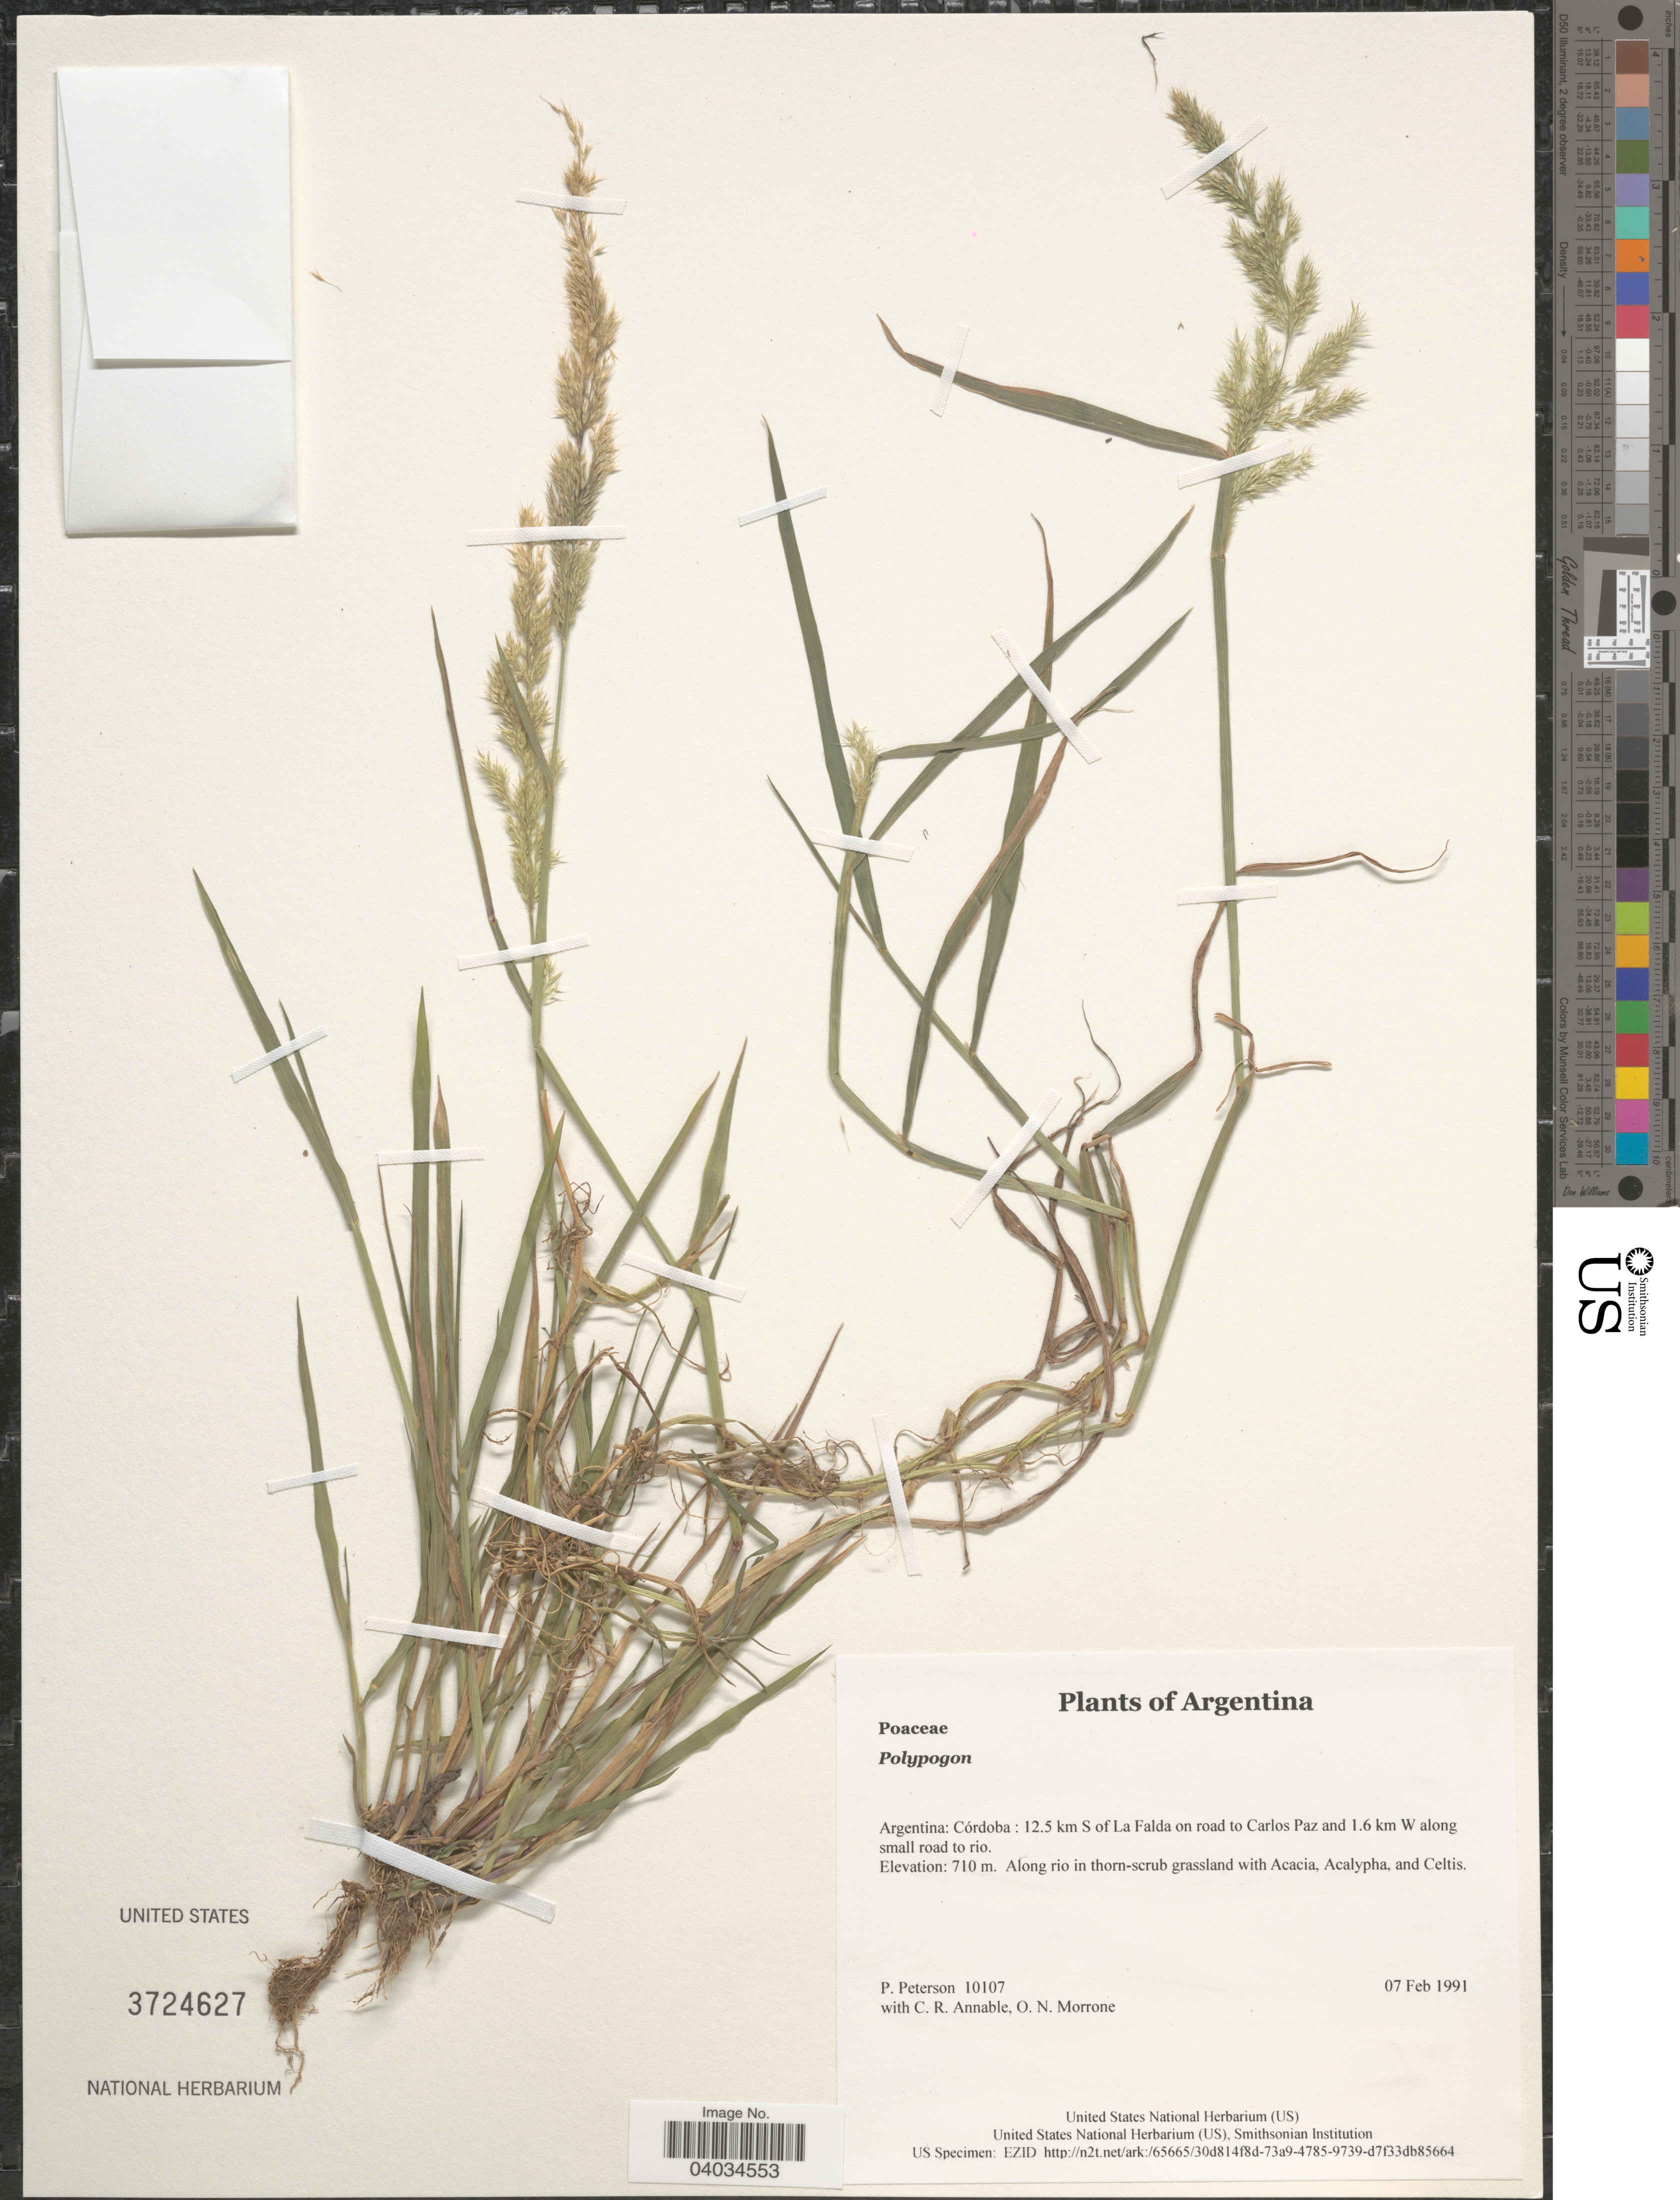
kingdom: Plantae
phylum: Tracheophyta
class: Liliopsida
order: Poales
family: Poaceae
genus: Polypogon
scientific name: Polypogon sp.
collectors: P. Peterson, C. R. Annable & O. N. Morrone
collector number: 10107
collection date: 1991-02-07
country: Argentina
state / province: Cordoba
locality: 12.5 km S of La Falda on road to Carlos Paz and 1.6 km W along small road to rio. Along rio in thorn-scrub.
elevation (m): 710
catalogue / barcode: US 3724627